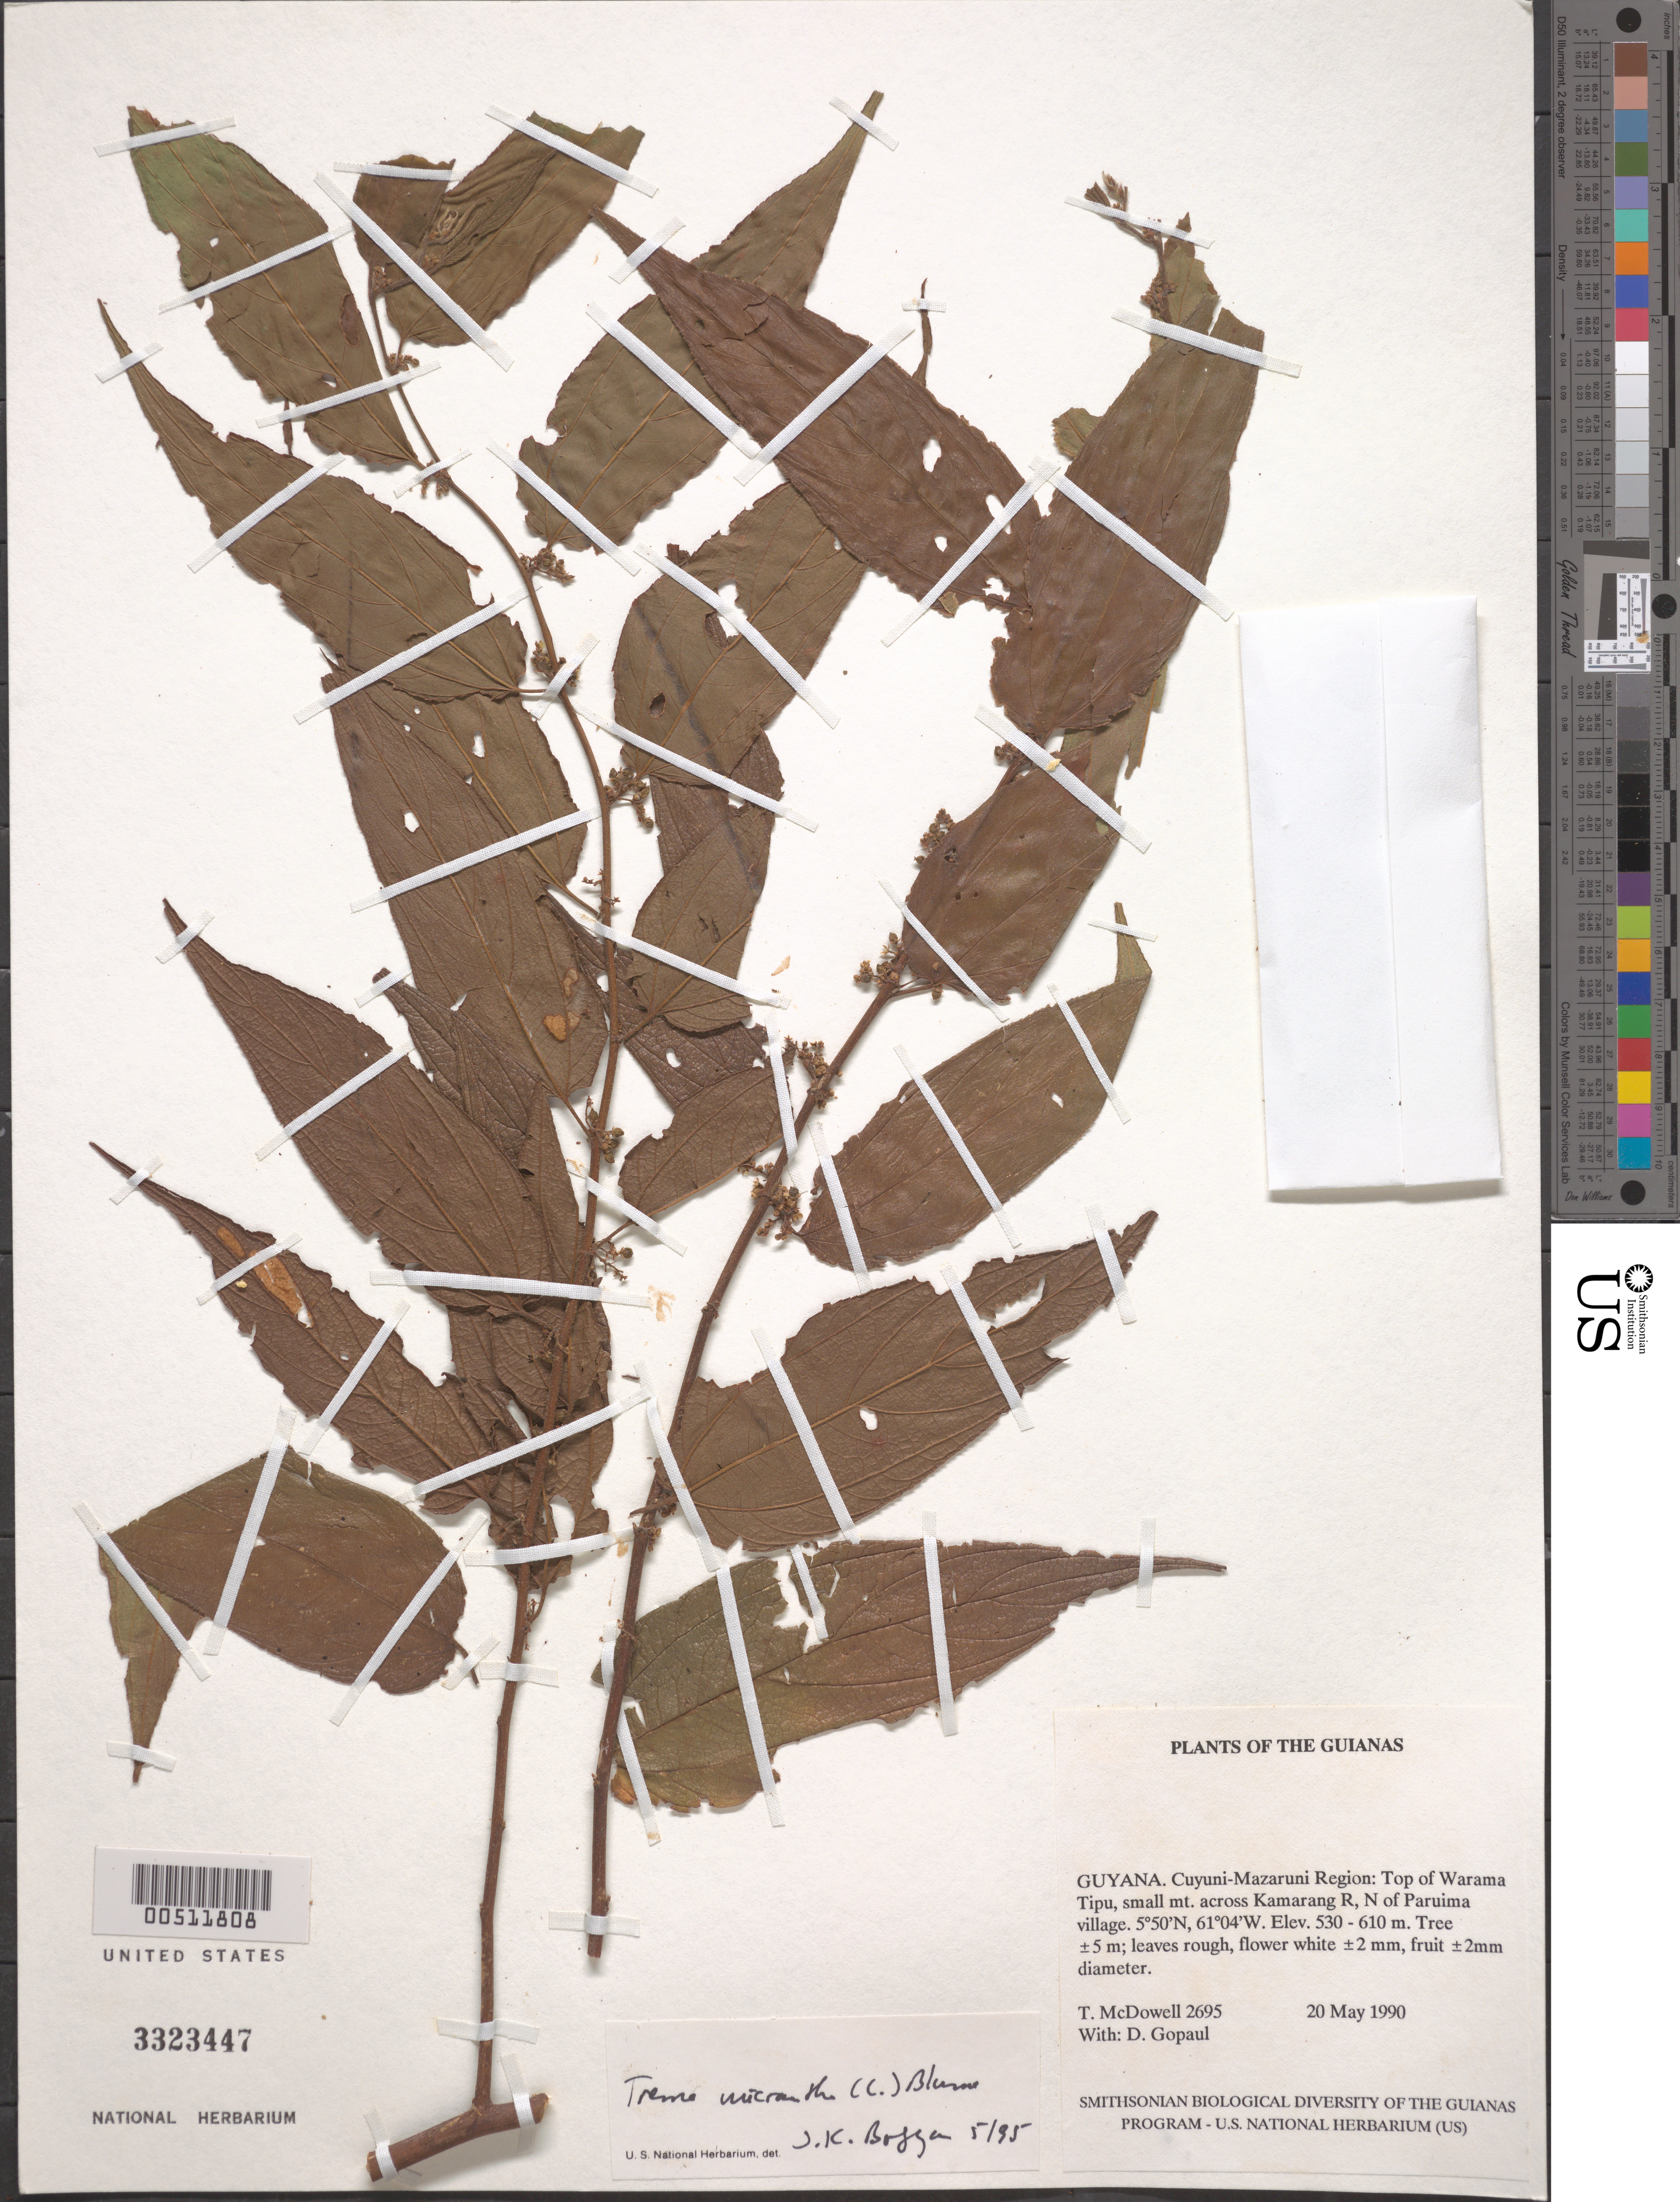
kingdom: Plantae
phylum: Tracheophyta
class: Magnoliopsida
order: Rosales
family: Cannabaceae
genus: Trema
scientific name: Trema micranthum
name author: (L.) Blume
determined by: Boggan, J. K., (US), NMNH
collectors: T. McDowell & D. Gopaul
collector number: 2695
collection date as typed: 20 May 1990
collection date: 1990-05-20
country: Guyana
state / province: Cuyuni-Mazaruni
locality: Top of Warama Tipu, small mt. across Kamarang R, N of Paruima village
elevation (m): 530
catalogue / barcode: US 3323447